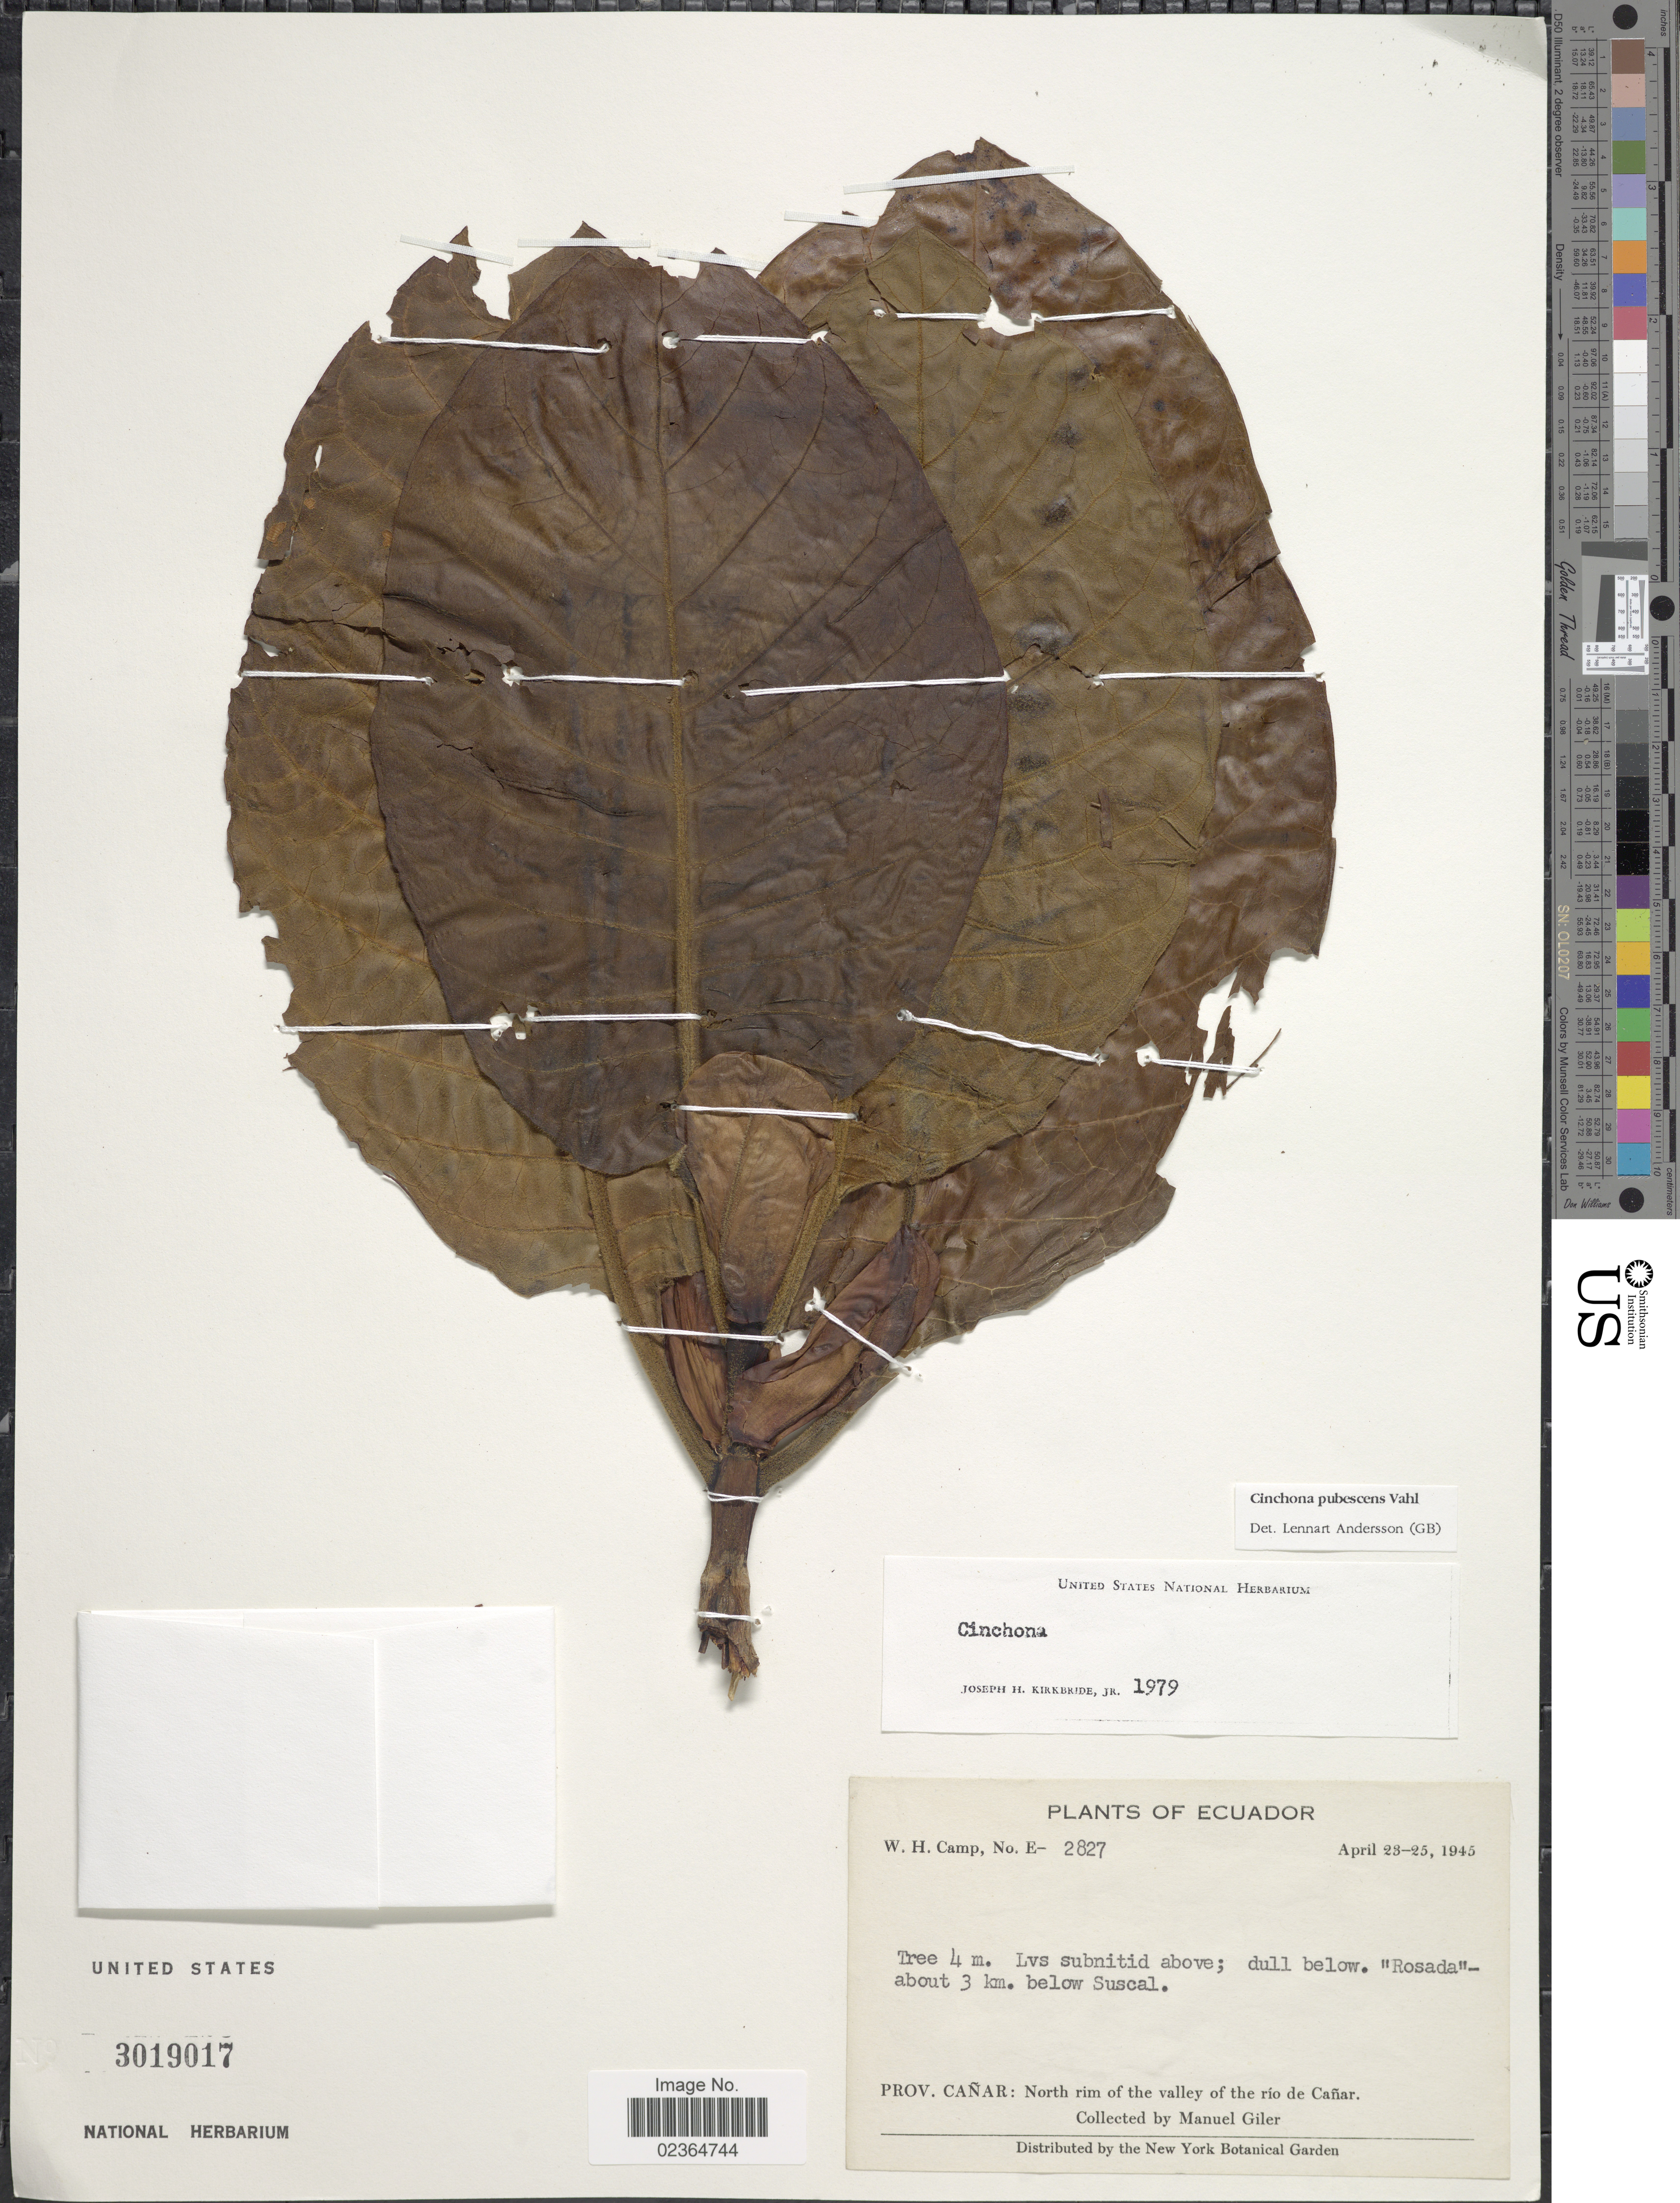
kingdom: Plantae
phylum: Tracheophyta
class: Magnoliopsida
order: Gentianales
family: Rubiaceae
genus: Cinchona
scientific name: Cinchona pubescens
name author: Vahl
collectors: M. Gíler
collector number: E-2827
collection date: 1945-04-23/1945-04-25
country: Ecuador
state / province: Cañar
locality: North rim of the valley of the río de Cañar. about 3 km. below Suscal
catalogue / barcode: US 3019017